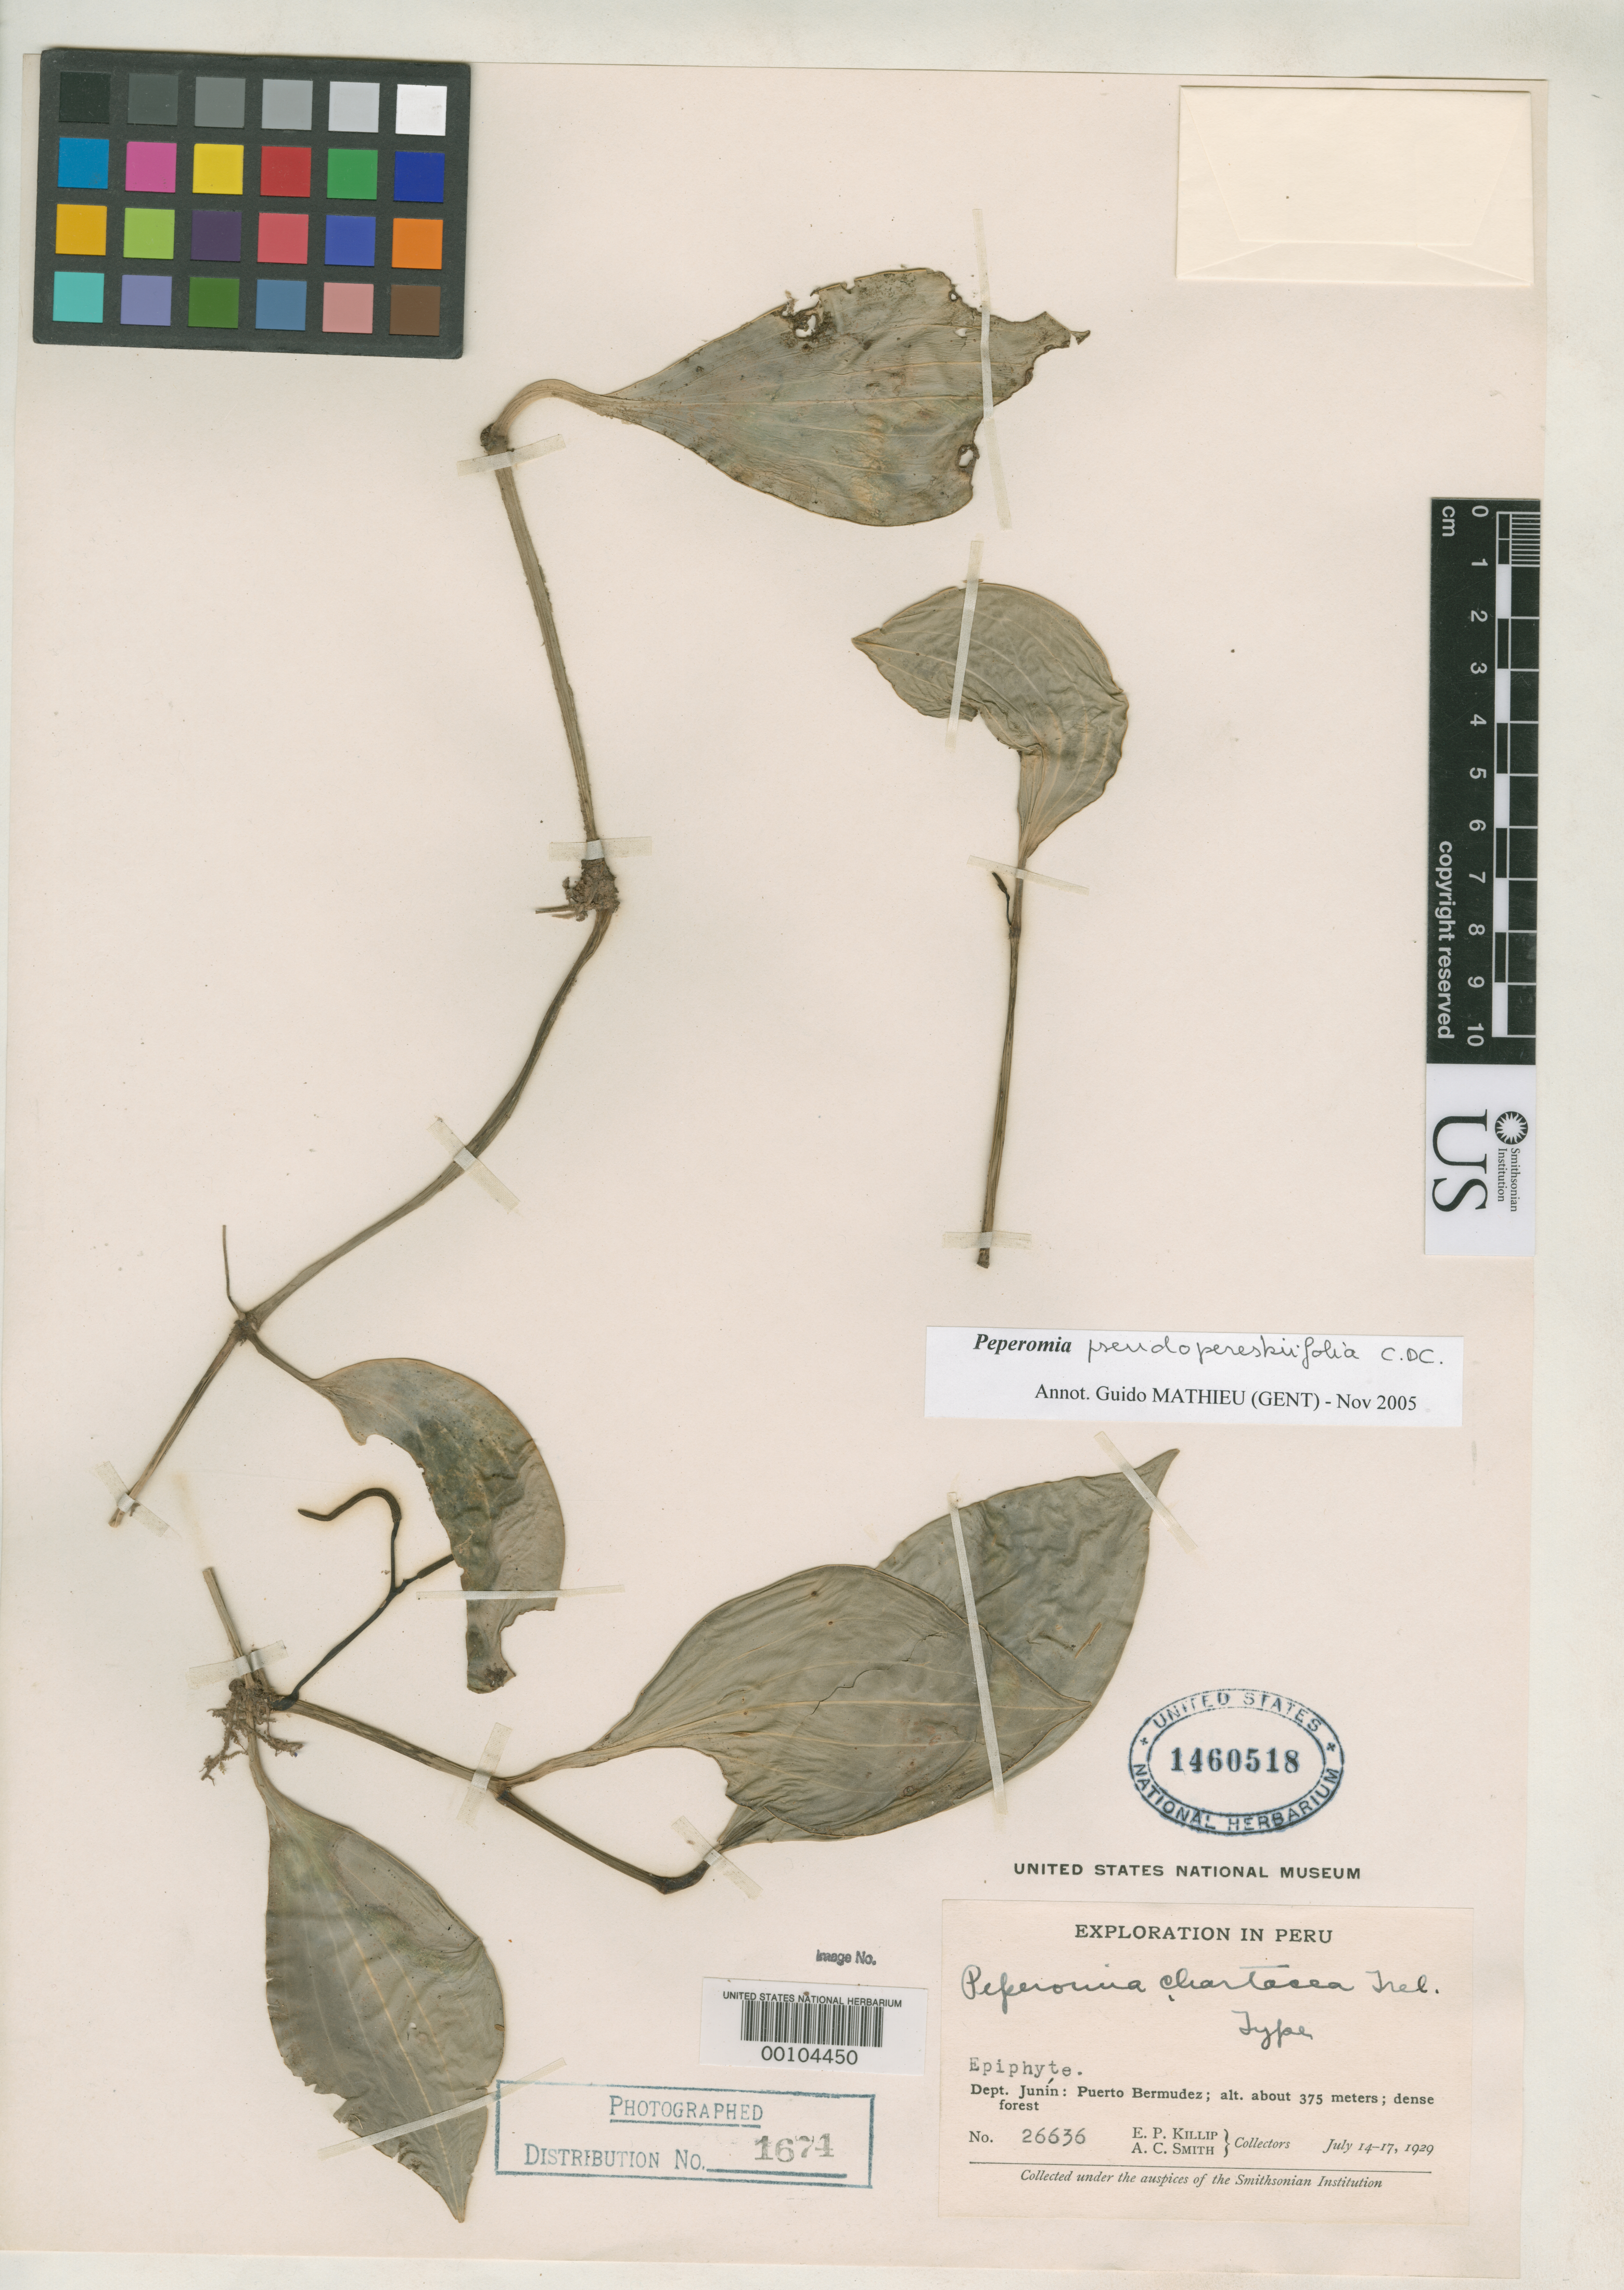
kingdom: Plantae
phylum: Tracheophyta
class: Magnoliopsida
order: Piperales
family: Piperaceae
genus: Peperomia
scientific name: Peperomia chartacea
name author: Trel. in J.F. Macbr.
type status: Holotype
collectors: E. P. Killip & A. C. Smith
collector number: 26636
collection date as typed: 14 Jul 1929 to 17 Jul 1929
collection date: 1929-07-14/1929-07-17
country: Peru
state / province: Junín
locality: Puerto Bermudez.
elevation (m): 375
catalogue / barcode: US 1460518